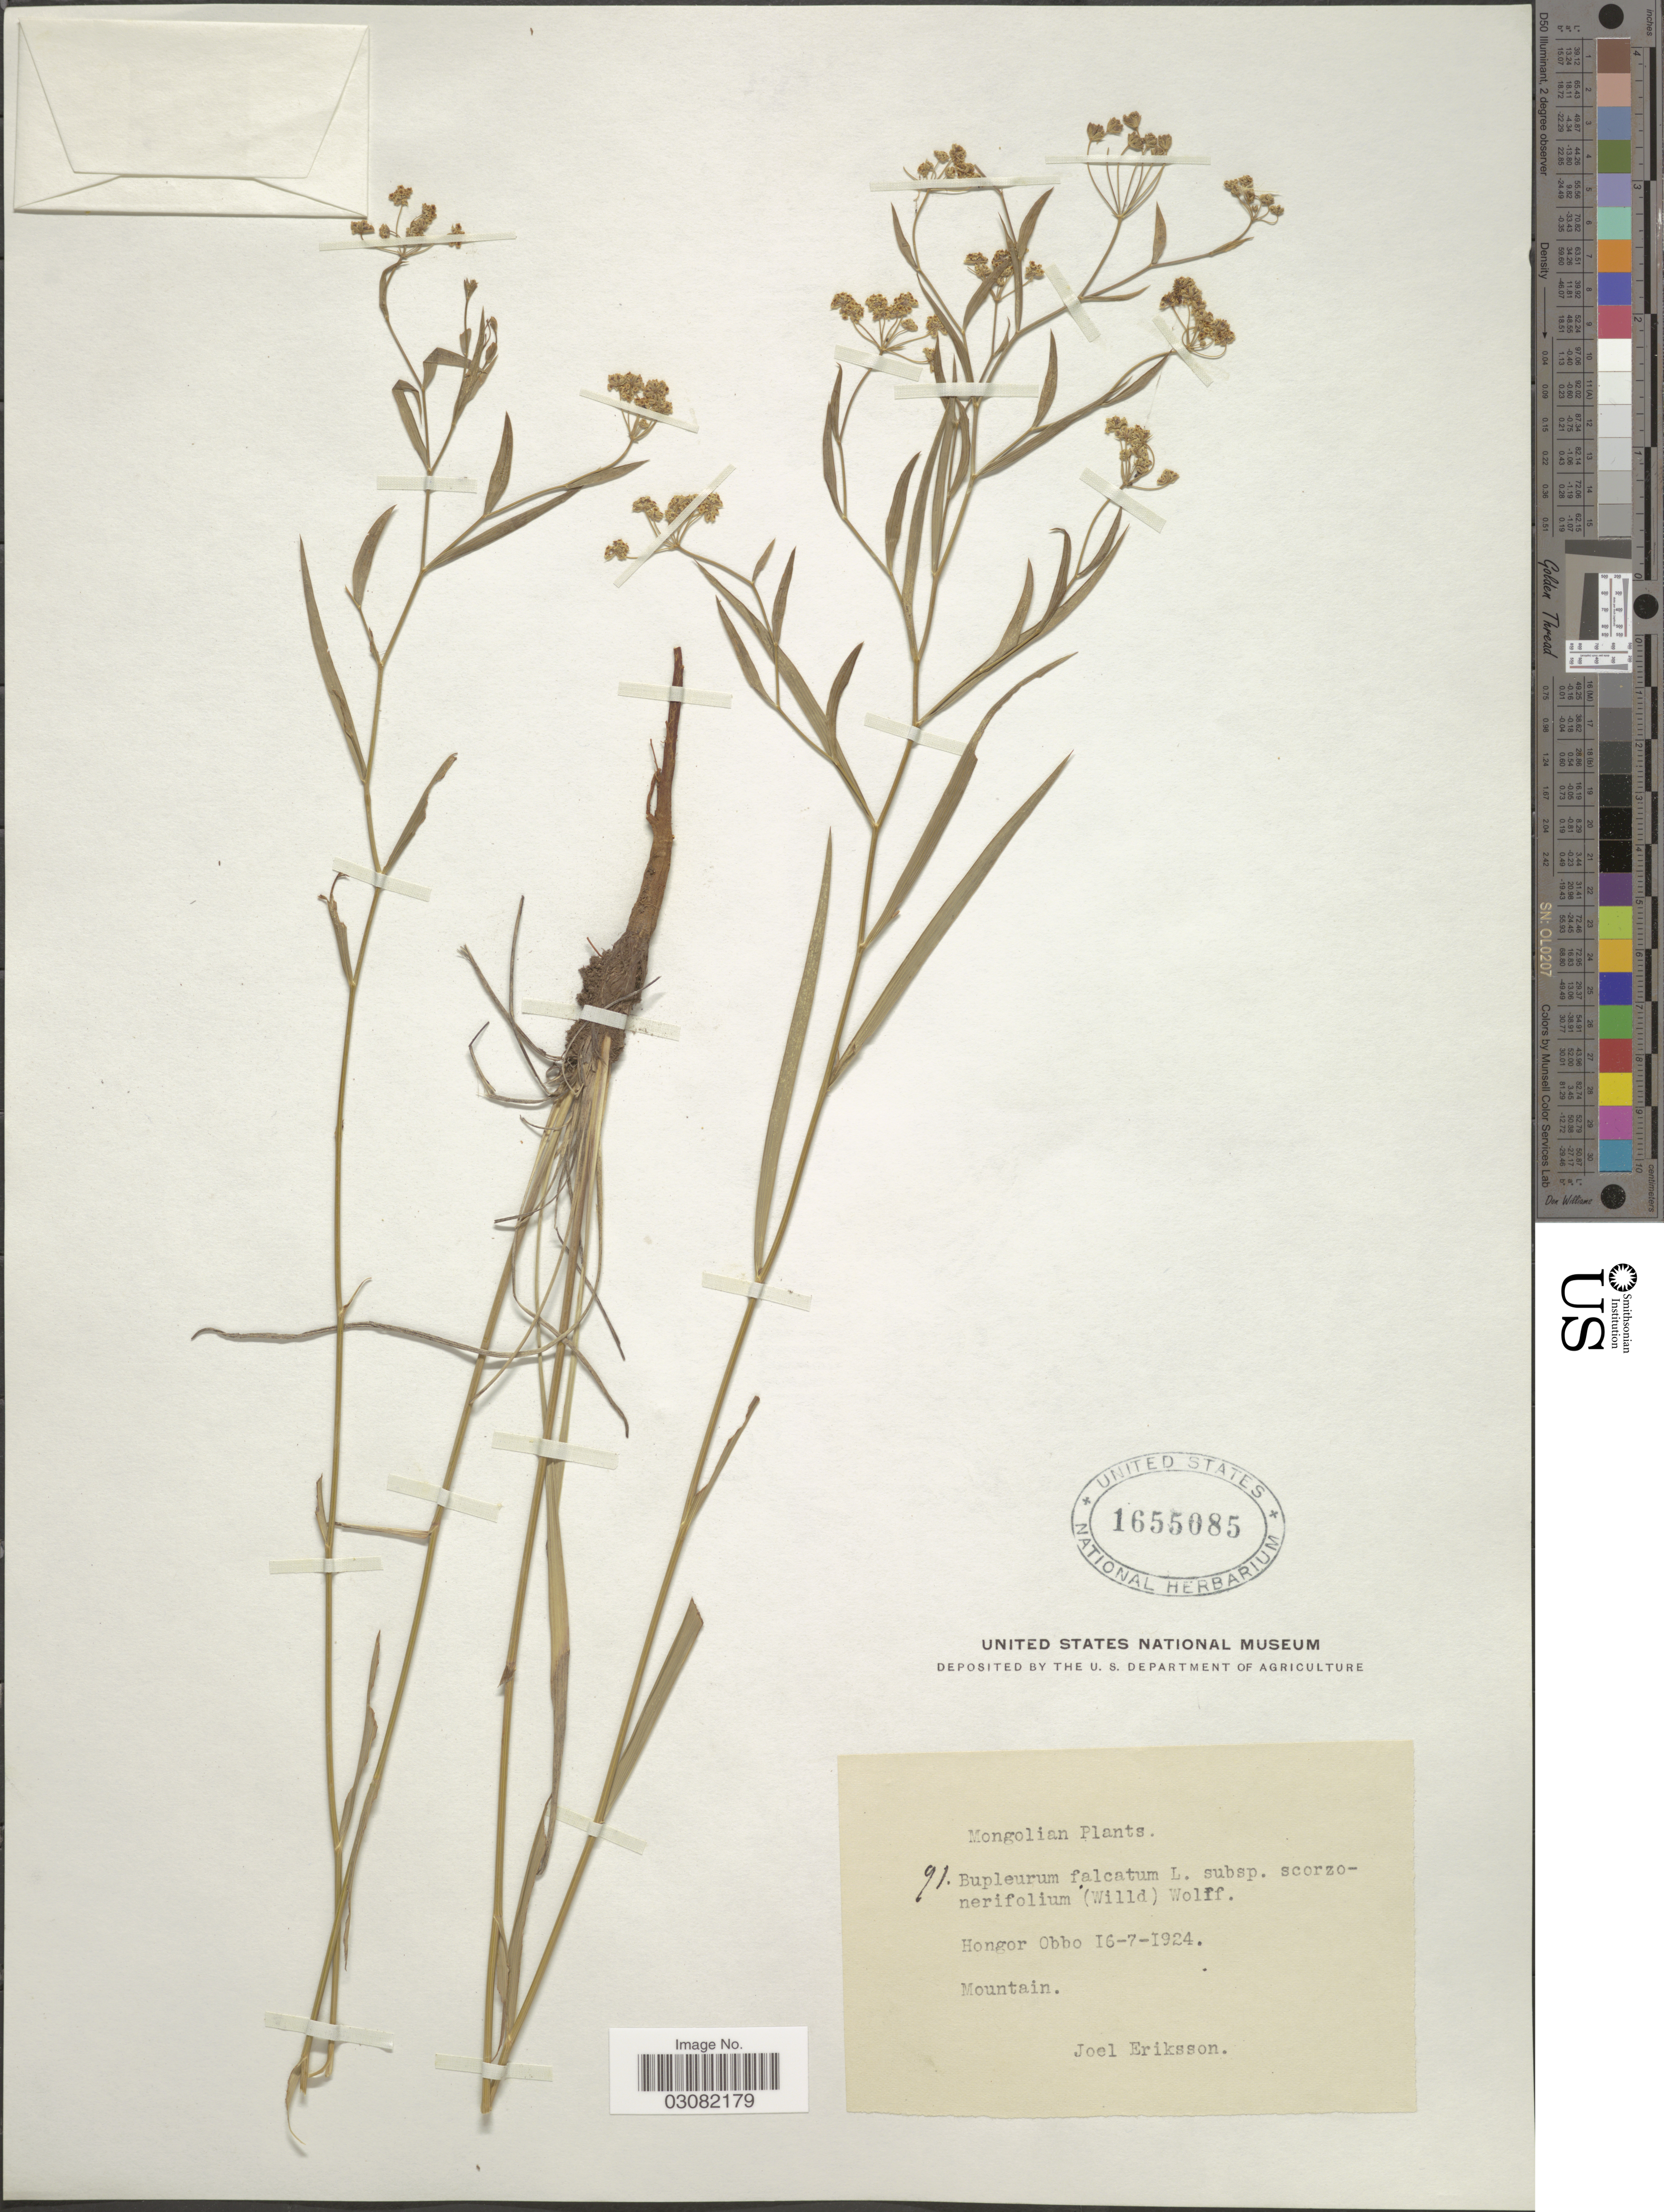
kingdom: Plantae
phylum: Tracheophyta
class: Magnoliopsida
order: Apiales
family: Apiaceae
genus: Bupleurum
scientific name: Bupleurum falcatum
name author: L.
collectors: J. Eriksson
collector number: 91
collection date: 1924-07-16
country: Mongolia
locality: Hongor Obbo, Mountain.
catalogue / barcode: US 1655085